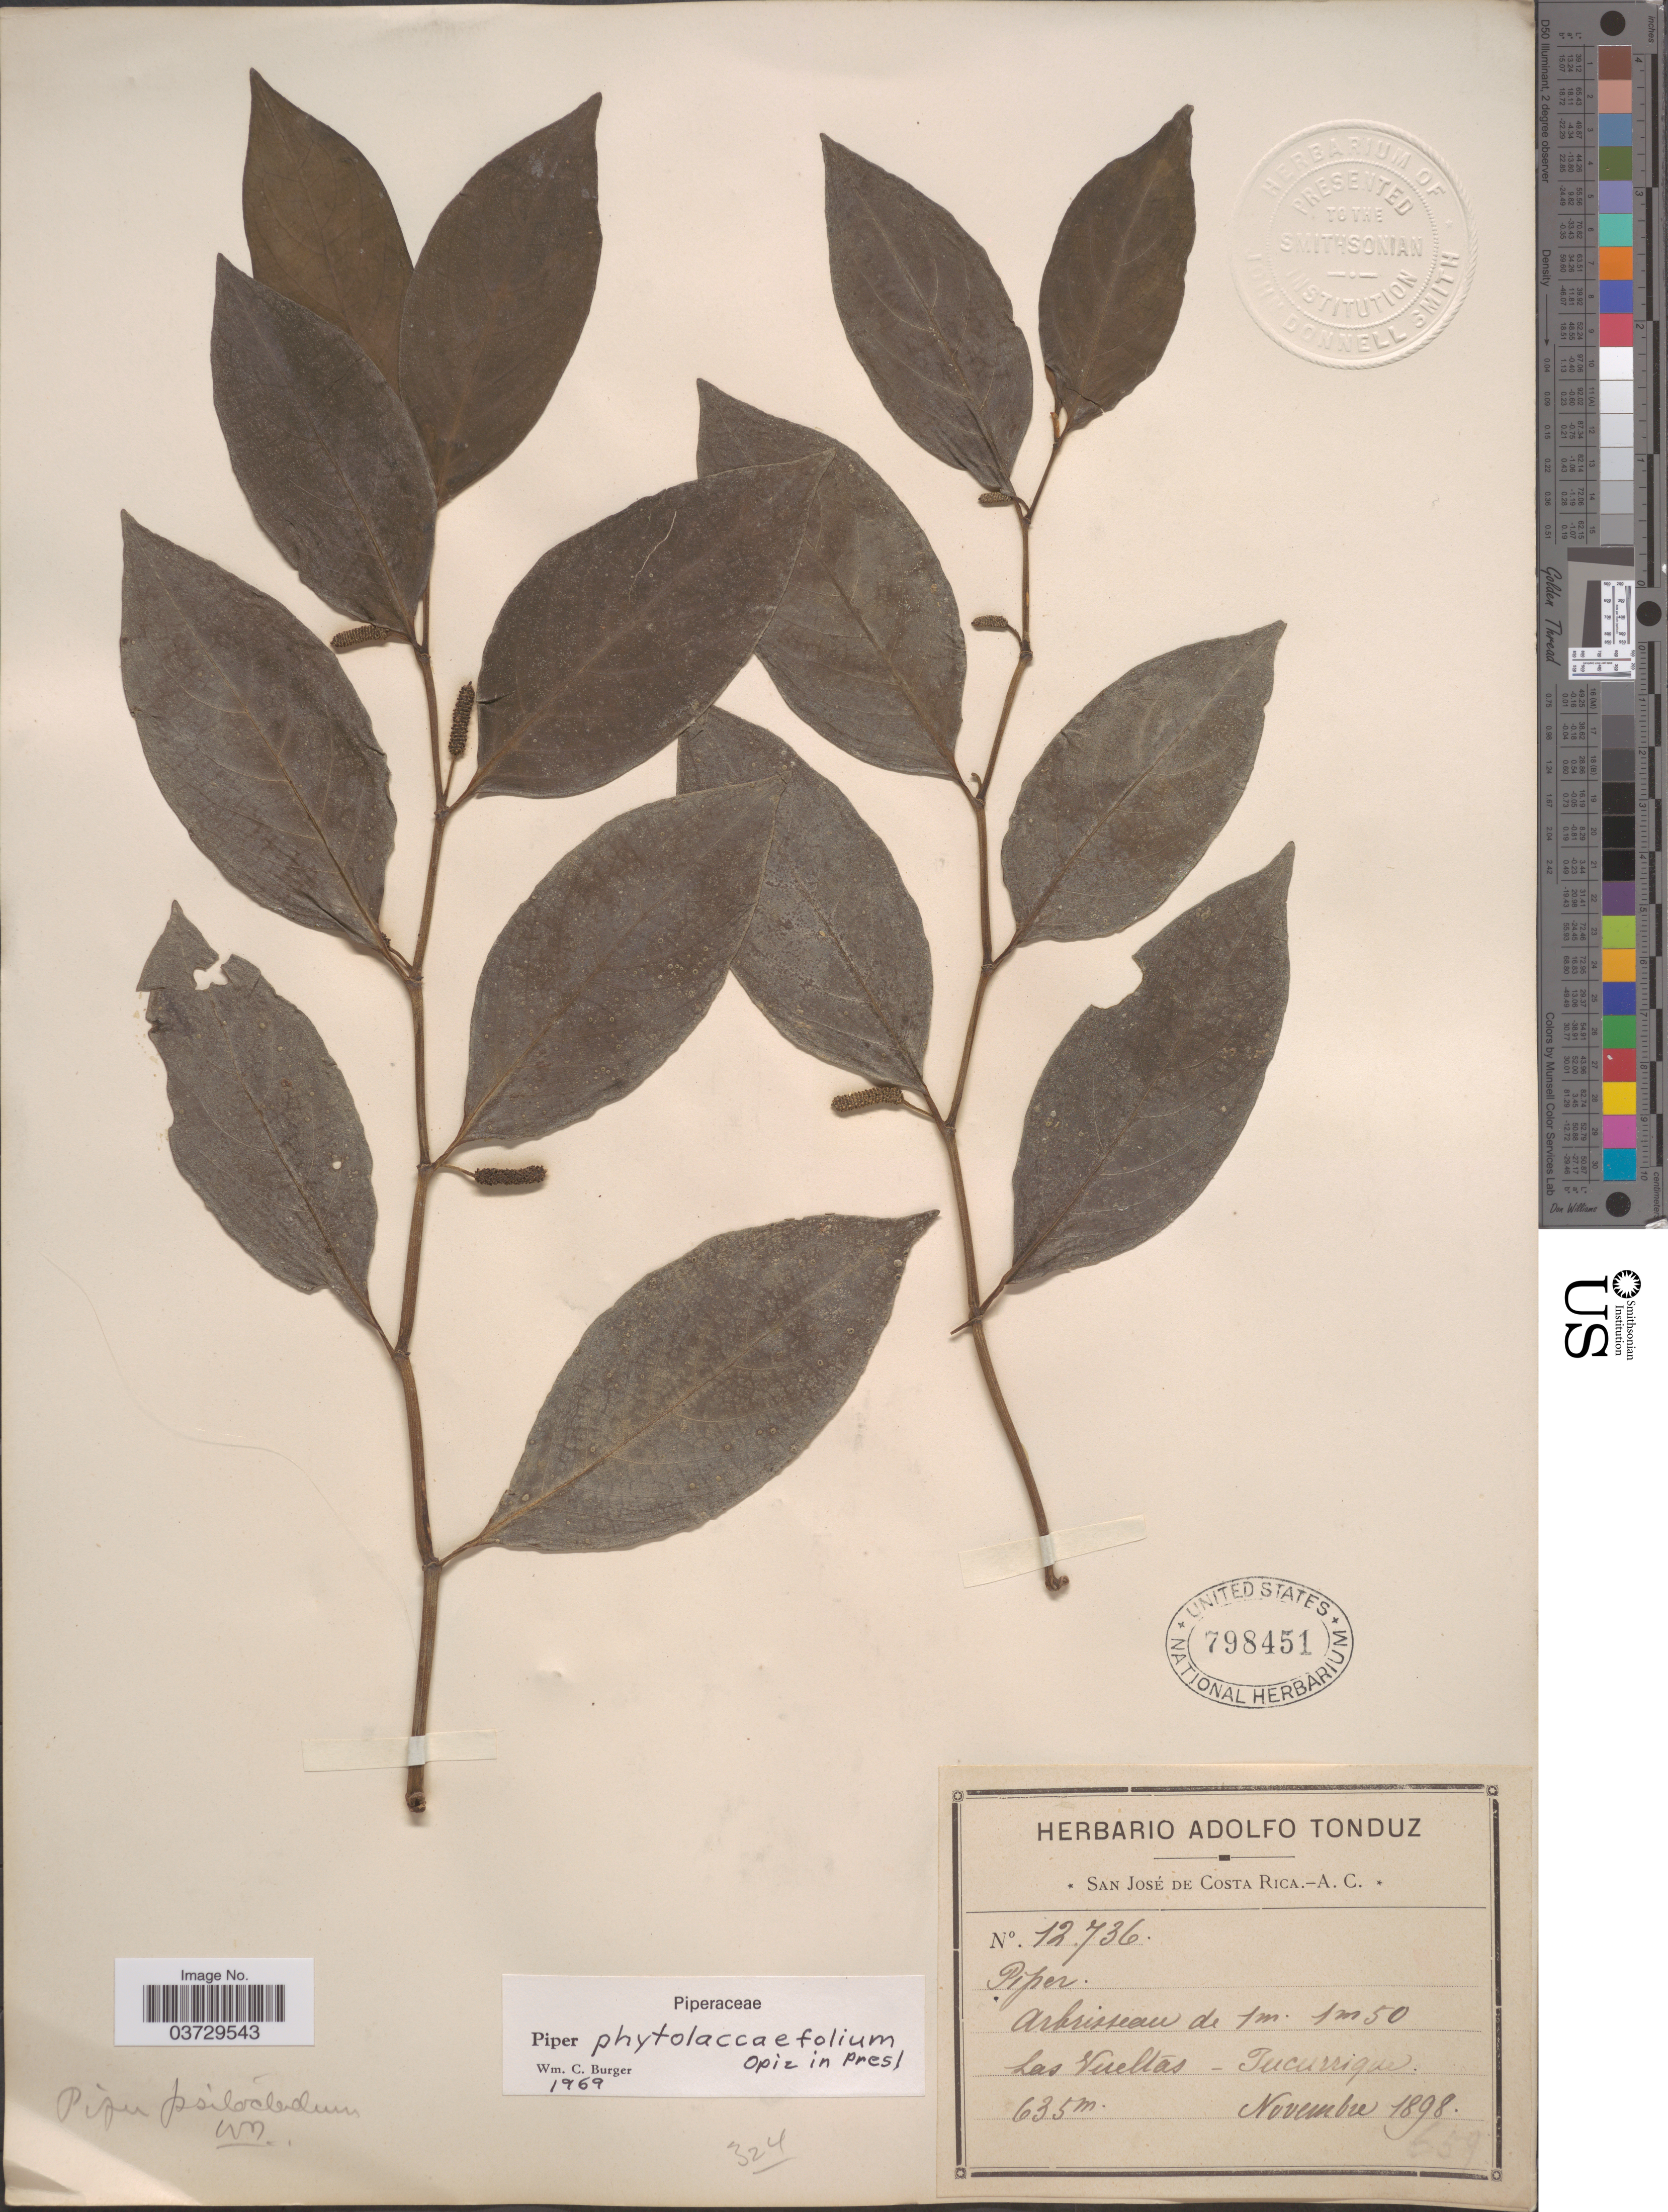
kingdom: Plantae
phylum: Tracheophyta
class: Magnoliopsida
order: Piperales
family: Piperaceae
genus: Piper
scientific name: Piper phytolaccifolium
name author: Opiz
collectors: ex Herb. Adolfo Tonduz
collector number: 12736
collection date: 1898-11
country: Costa Rica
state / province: San José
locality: Las Vueltas - Tucurrique.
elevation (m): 635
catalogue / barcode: US 798451